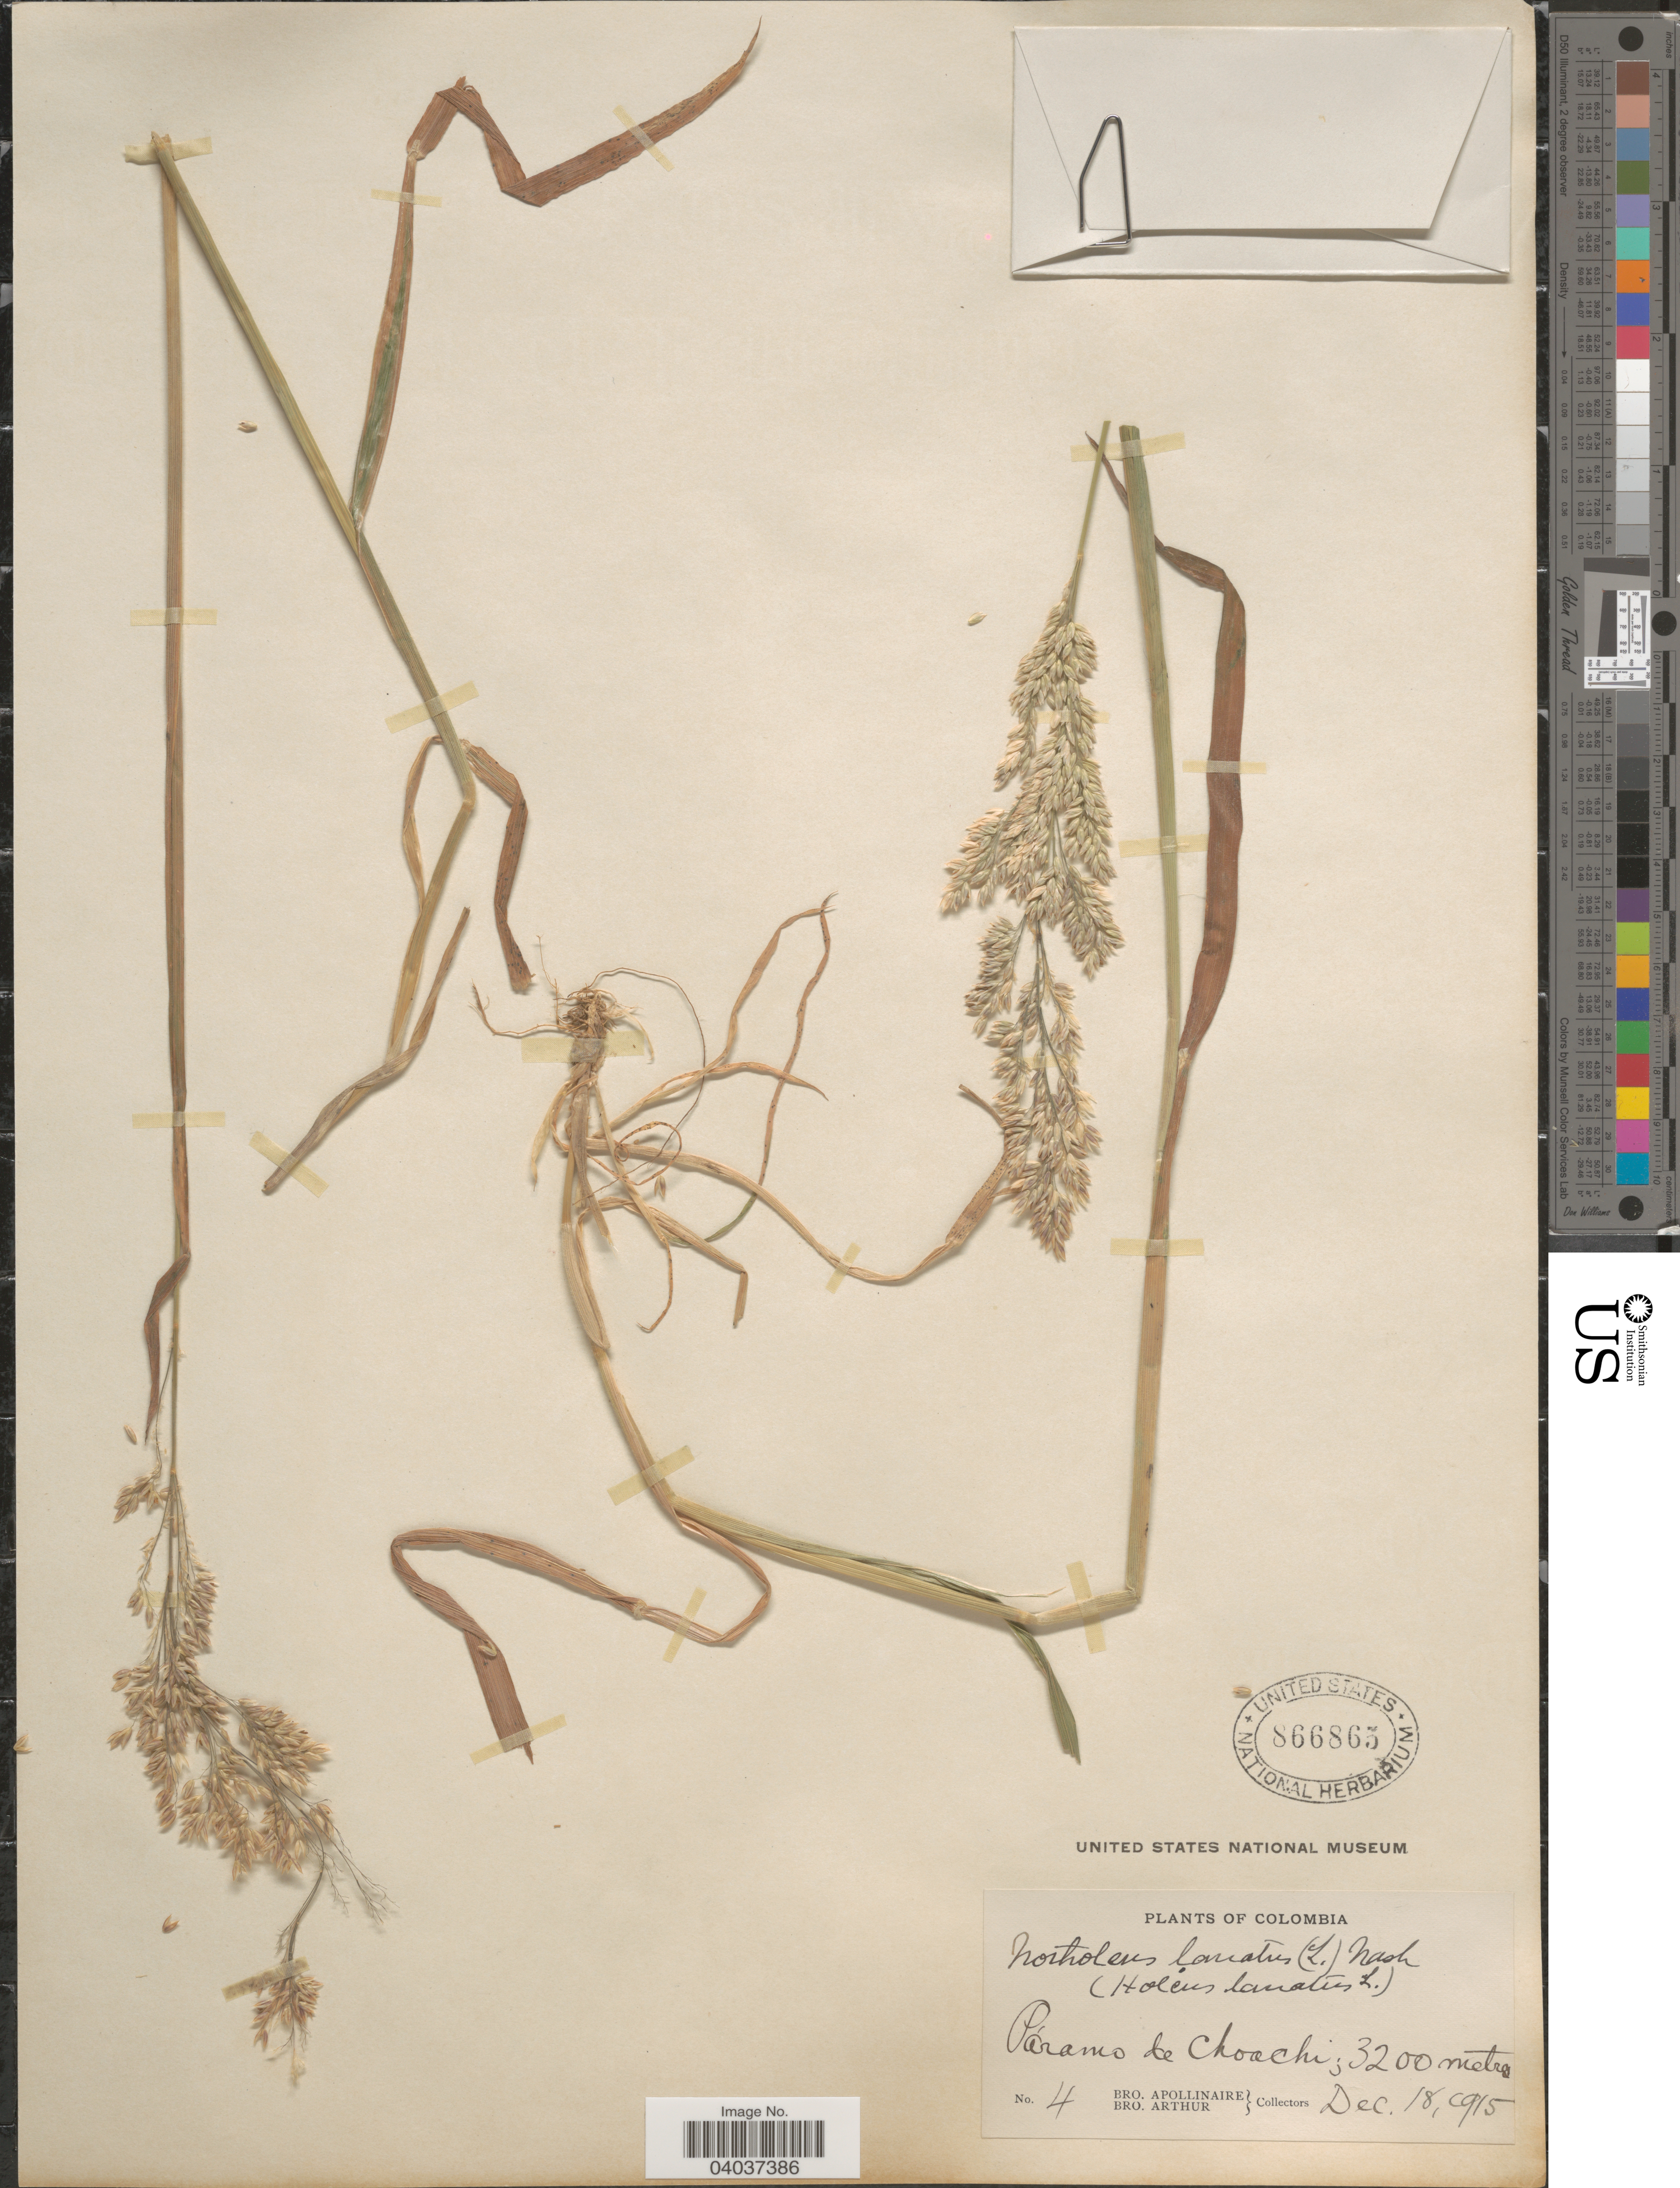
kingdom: Plantae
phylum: Tracheophyta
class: Liliopsida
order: Poales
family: Poaceae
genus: Holcus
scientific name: Holcus lanatus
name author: L.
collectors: Bro. Apollinaire & Bro. Arthur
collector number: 4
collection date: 1915-12-18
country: Colombia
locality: Páramo de Choachi.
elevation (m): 3200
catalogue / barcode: US 866865